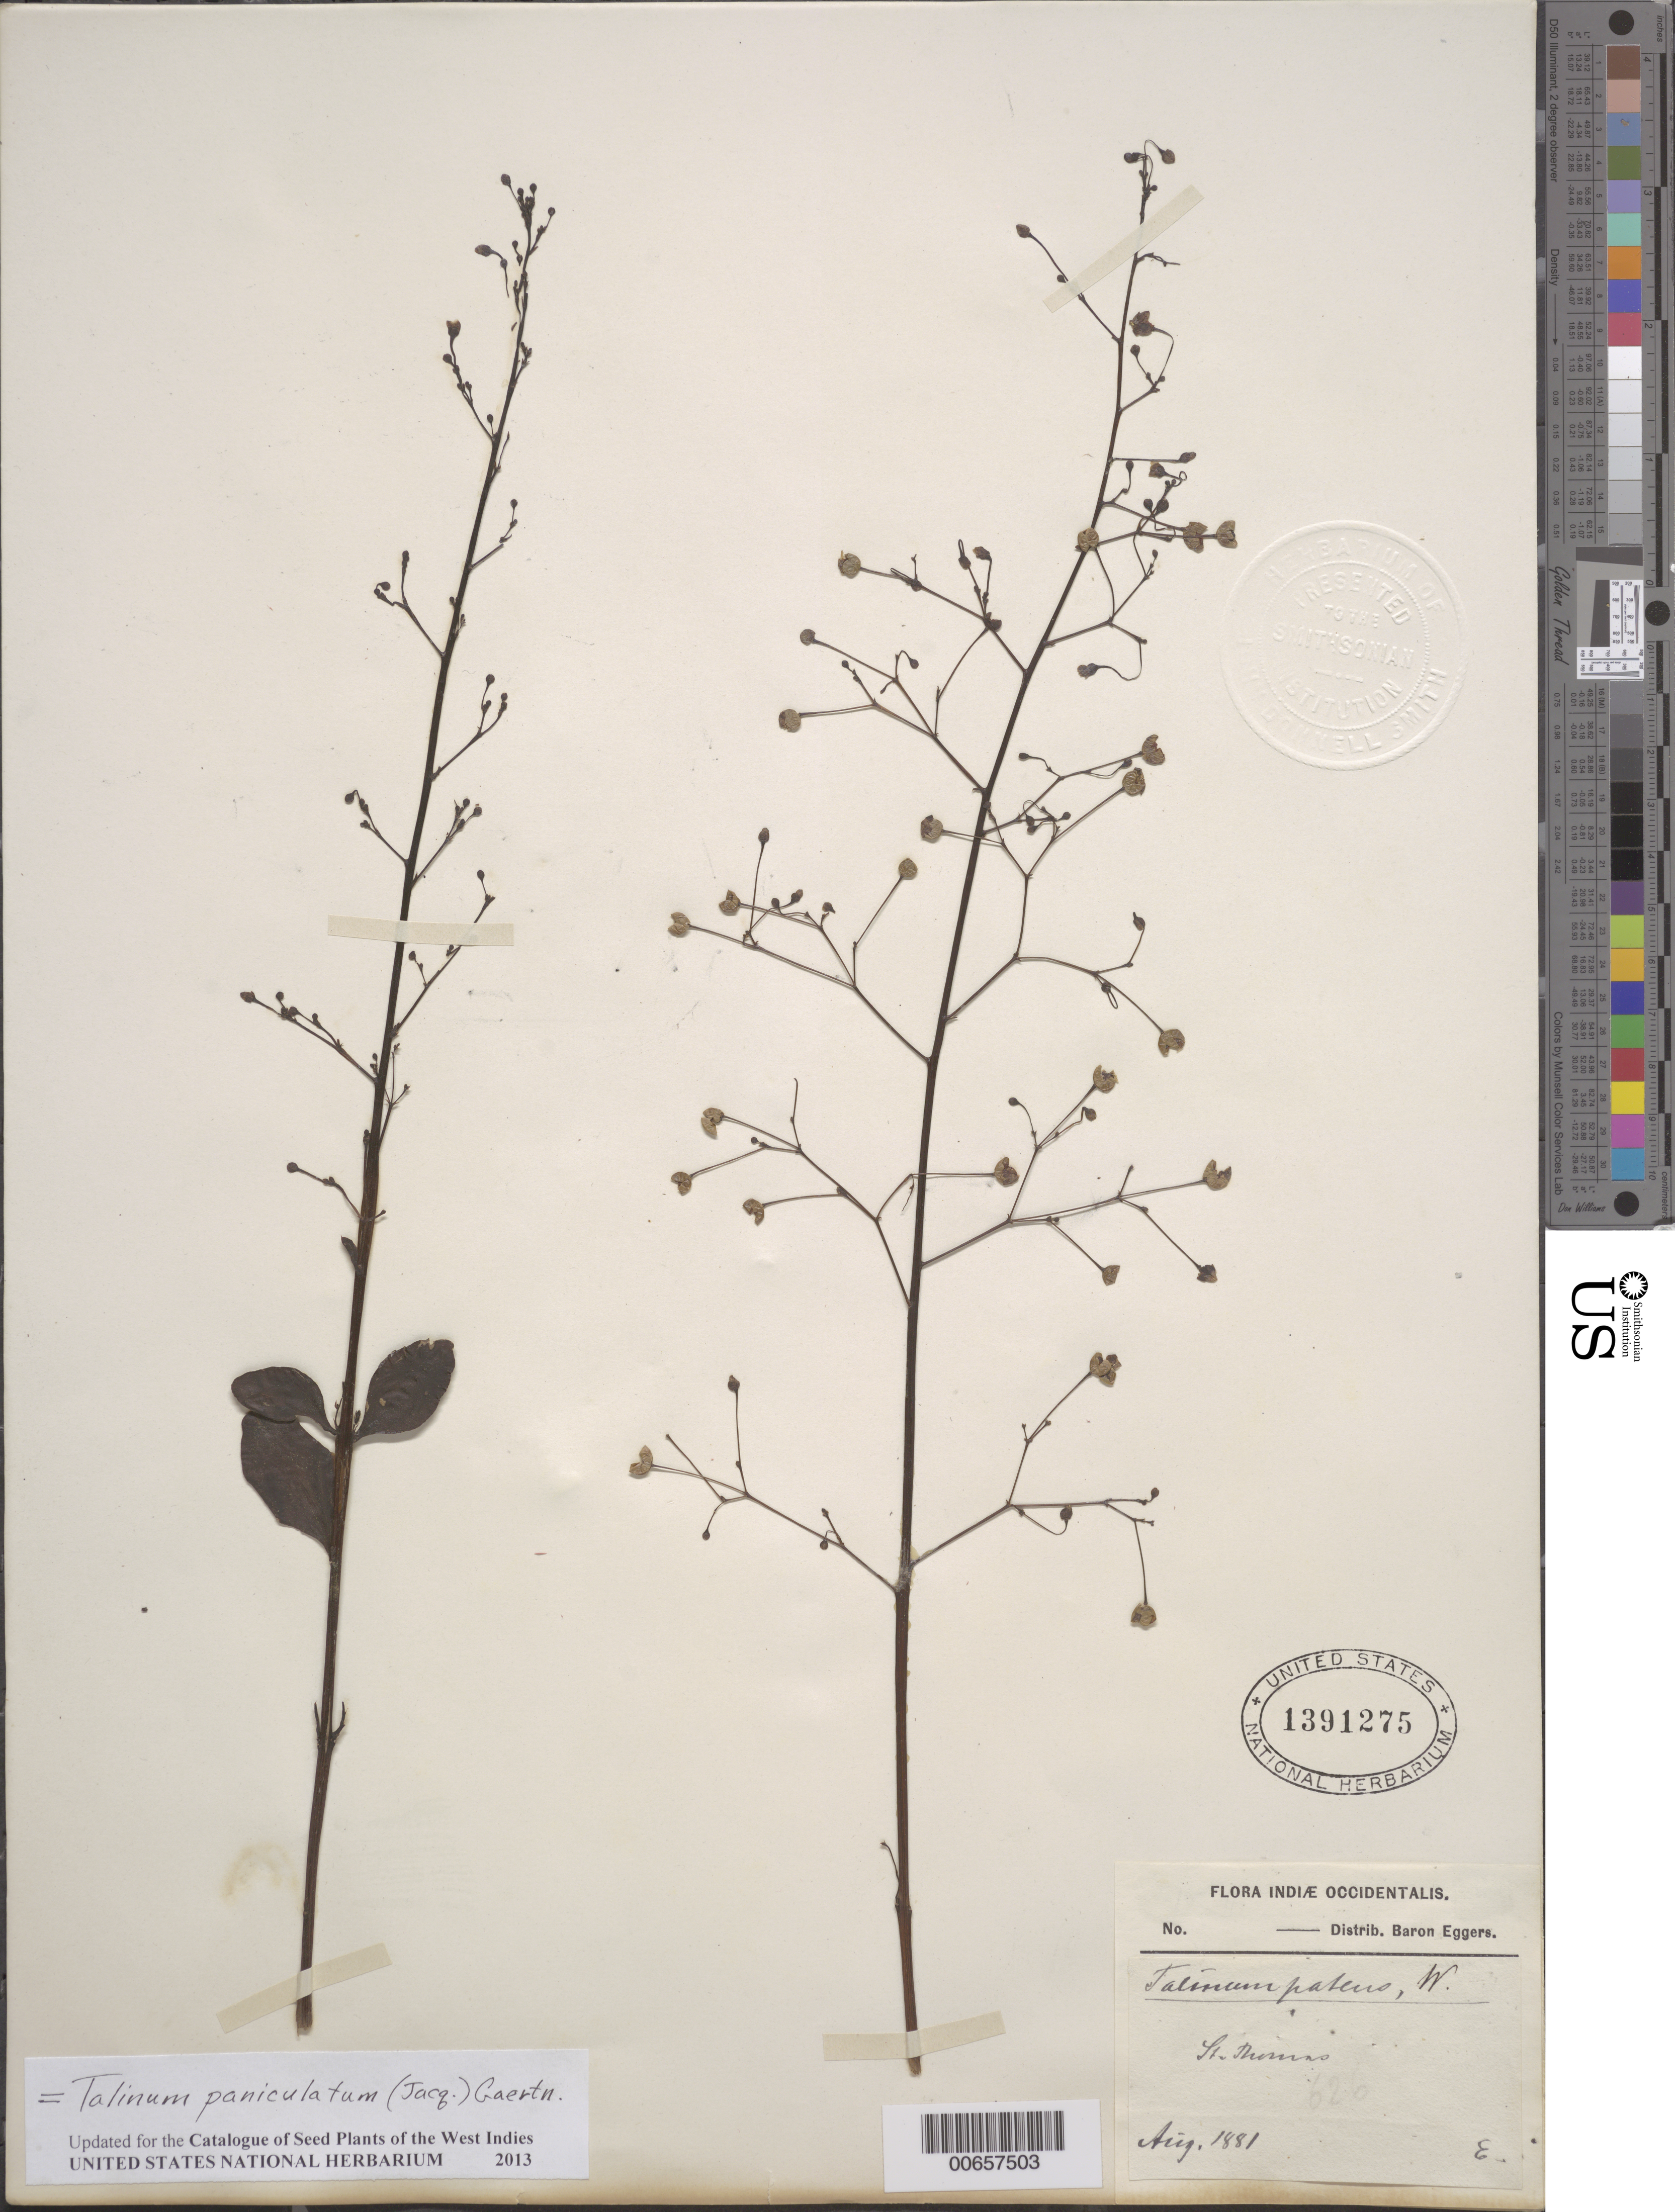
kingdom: Plantae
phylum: Tracheophyta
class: Magnoliopsida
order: Caryophyllales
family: Talinaceae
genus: Talinum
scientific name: Talinum paniculatum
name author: (Jacq.) Gaertn.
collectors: H. F. A. von Eggers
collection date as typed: Aug 1881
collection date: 1881-08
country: U.S. Virgin Islands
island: St. Thomas Island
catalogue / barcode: US 1391275